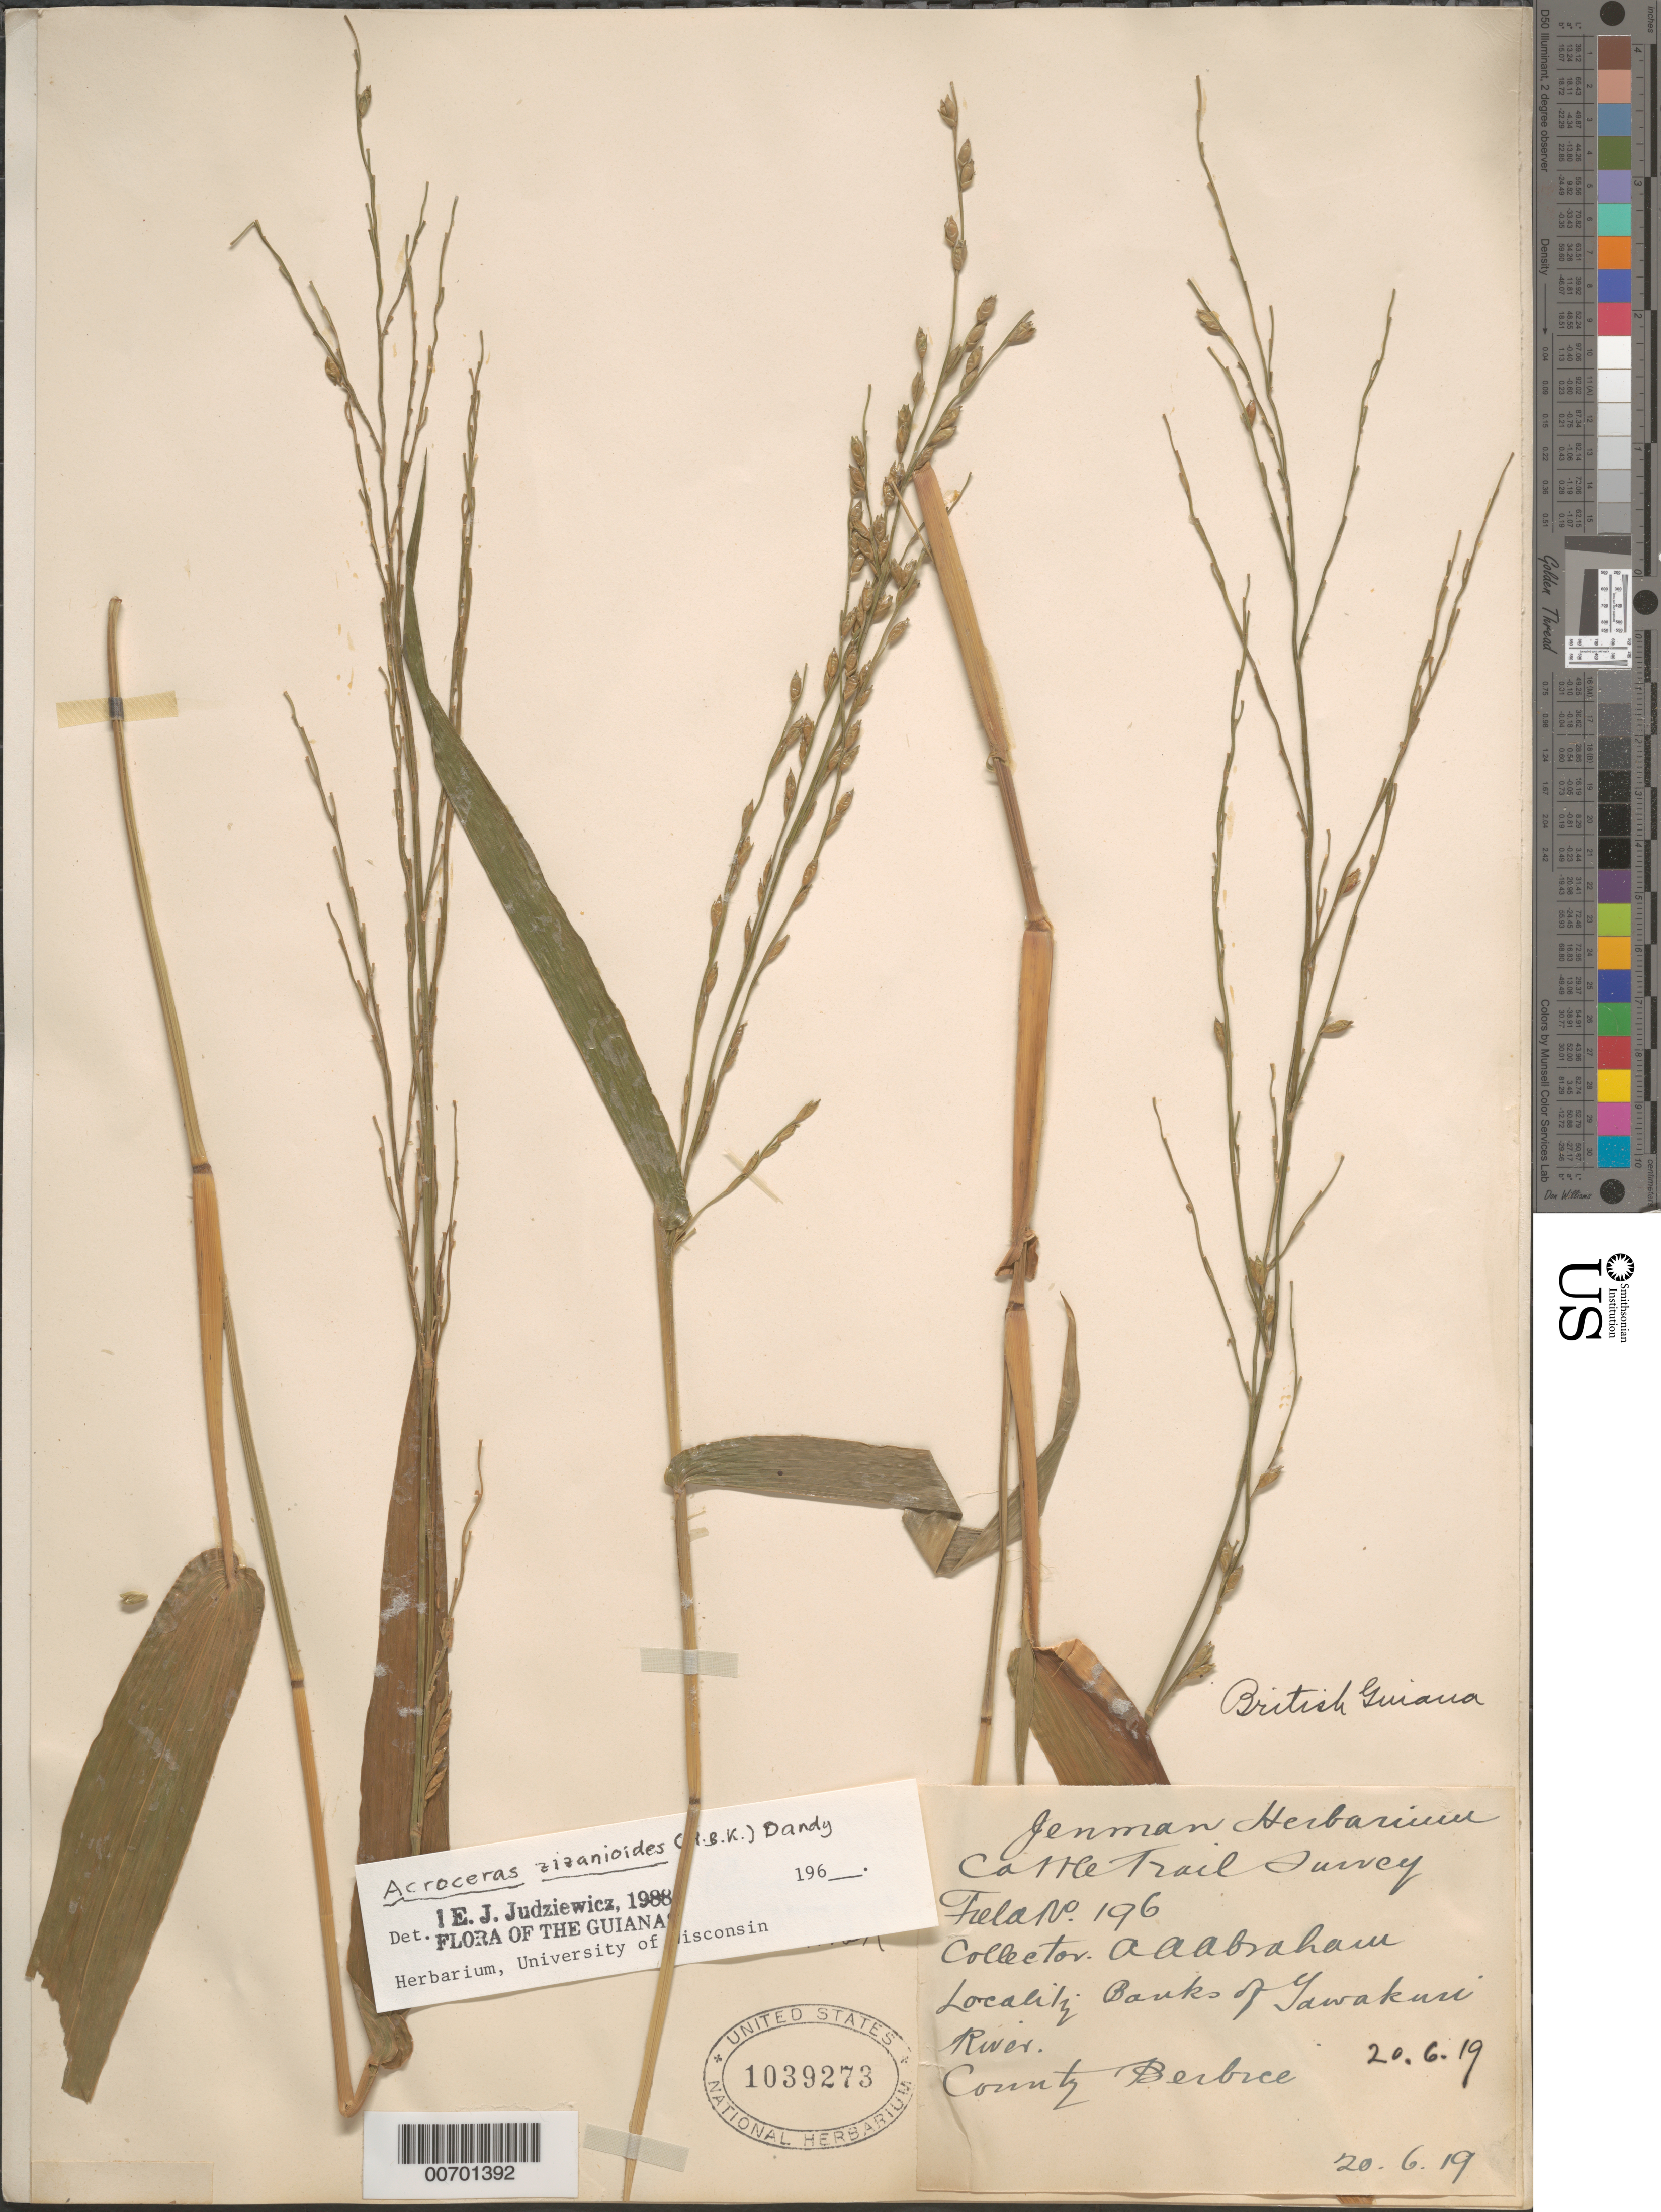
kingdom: Plantae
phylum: Tracheophyta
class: Liliopsida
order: Poales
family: Poaceae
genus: Acroceras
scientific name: Acroceras zizanioides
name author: (Kunth) Dandy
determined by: Judziewicz, E. J.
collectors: A. A. Abraham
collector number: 196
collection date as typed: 20-Jun-19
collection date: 1919-06-20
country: Guyana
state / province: U. Demerara-Berbice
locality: Yawakuri River, Berbice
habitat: River banks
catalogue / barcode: US 1039273